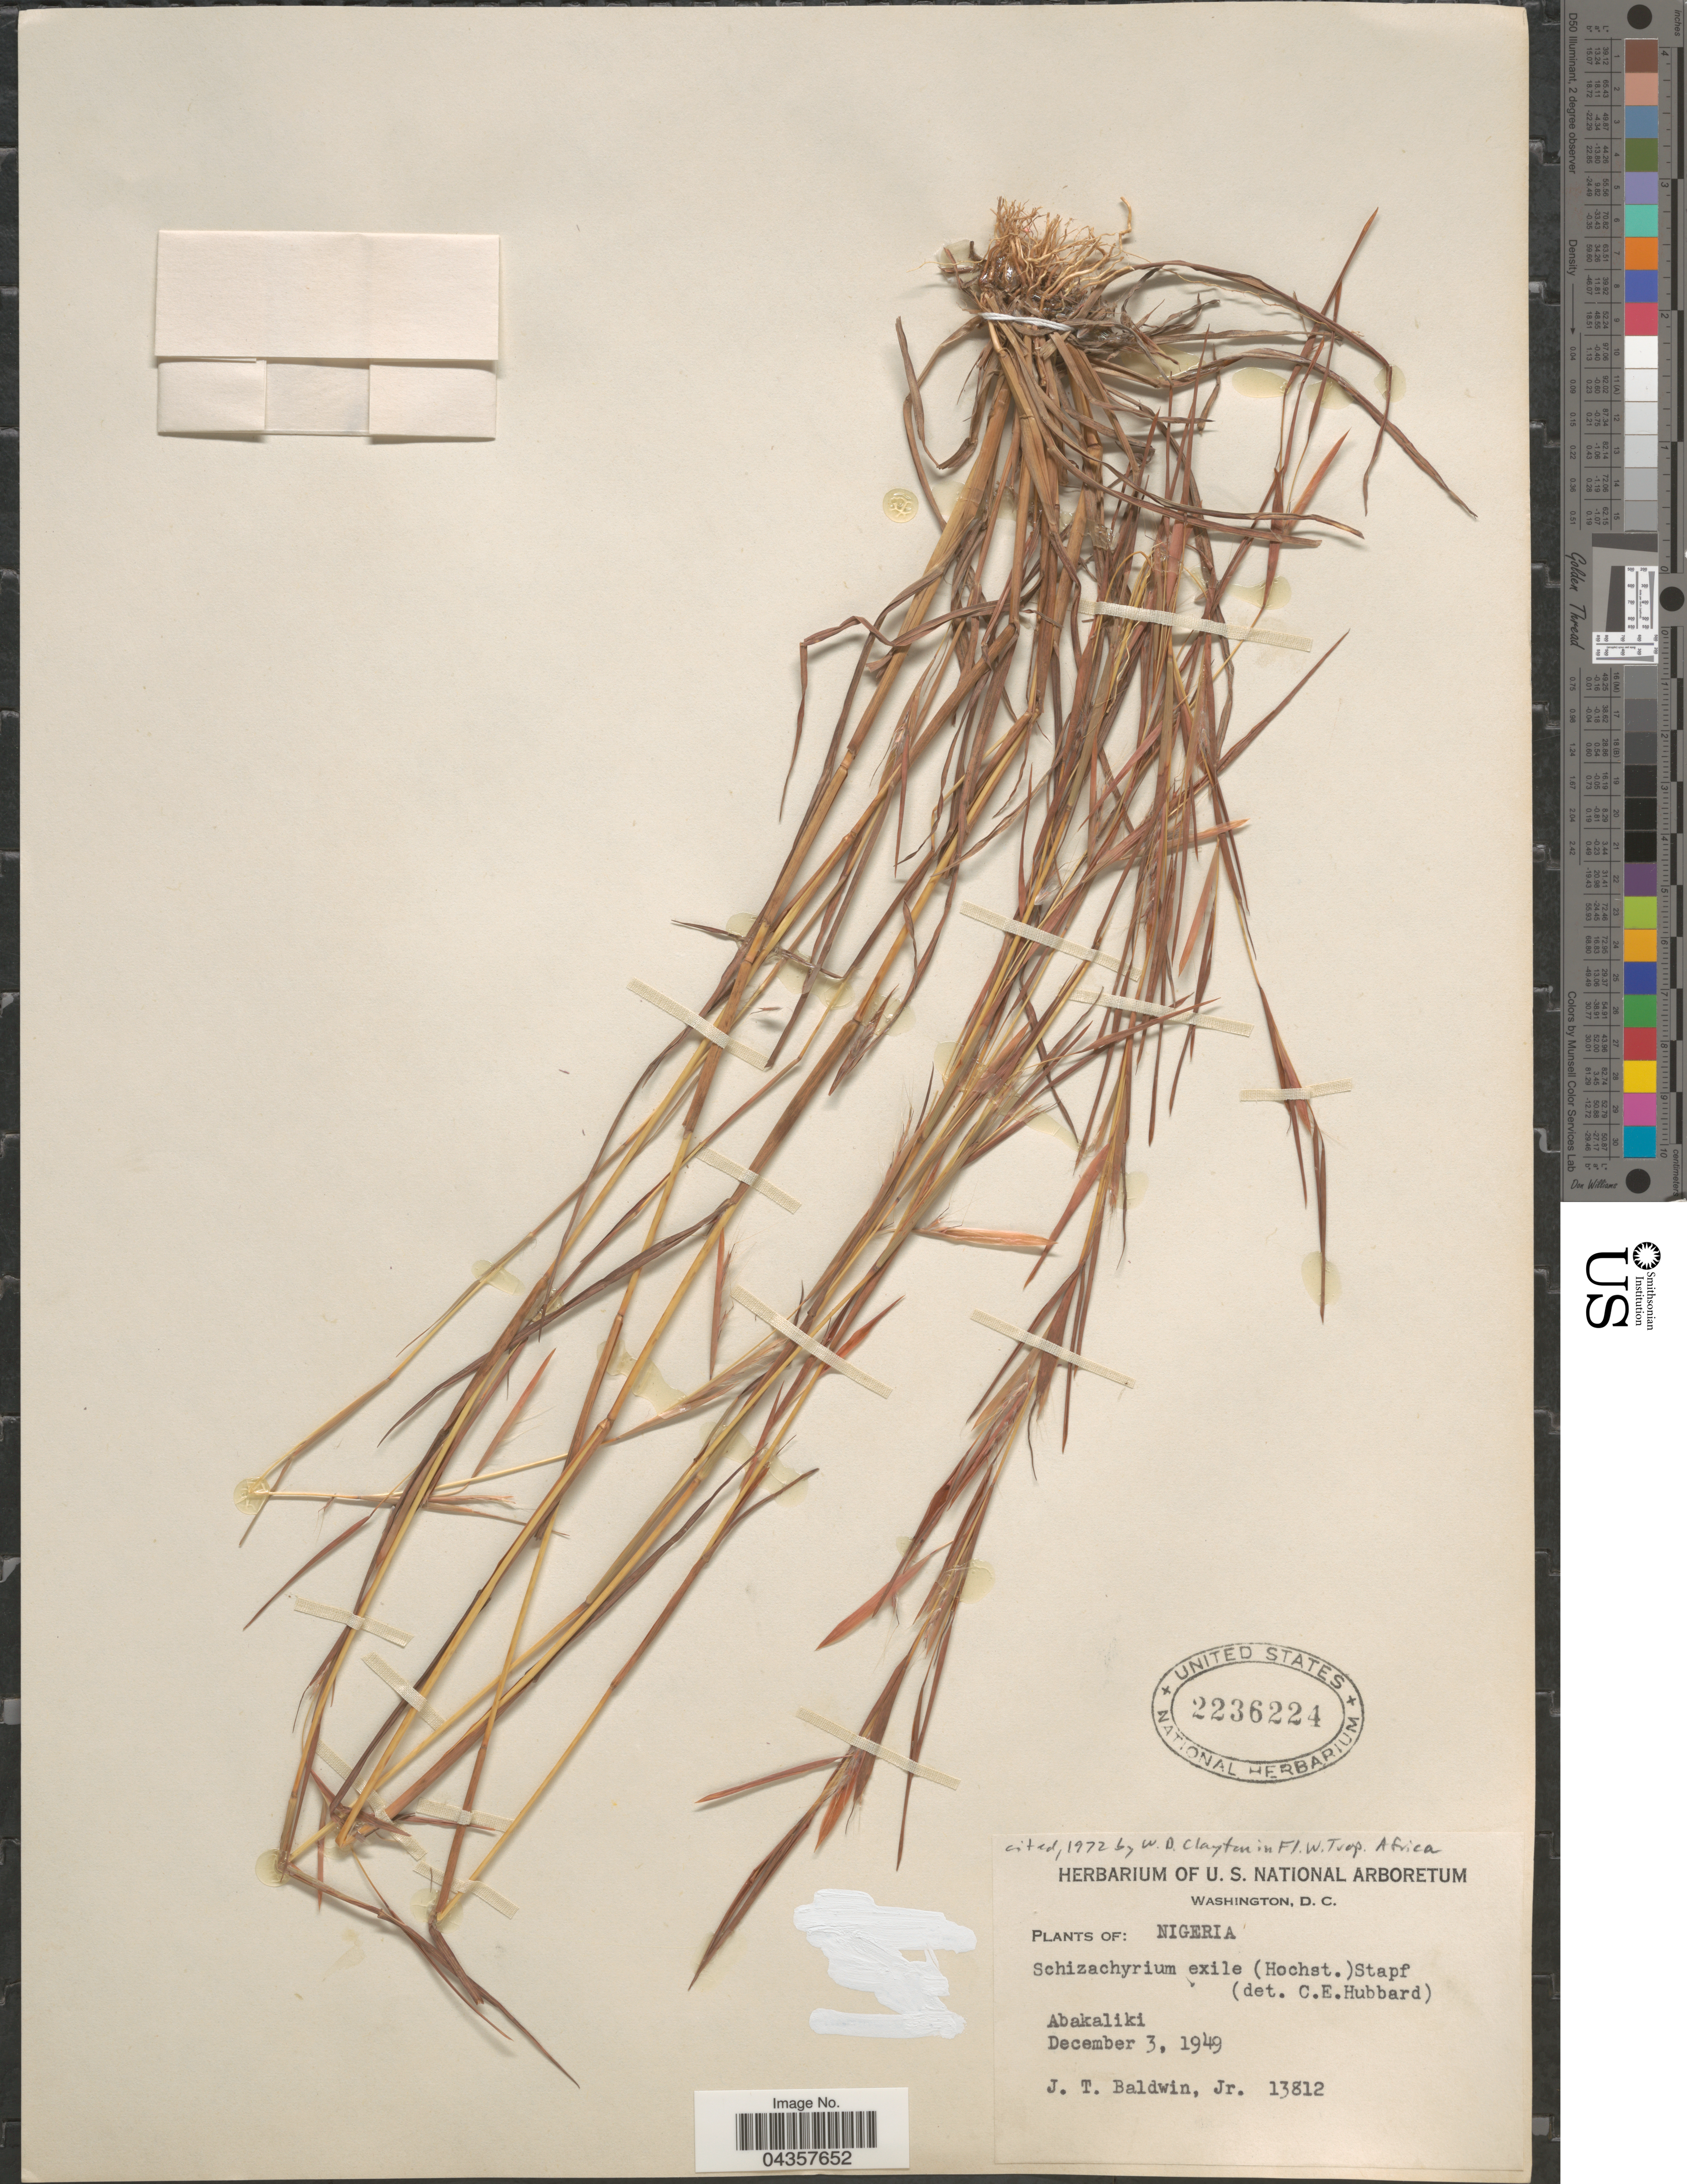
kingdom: Plantae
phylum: Tracheophyta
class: Liliopsida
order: Poales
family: Poaceae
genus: Schizachyrium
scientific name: Schizachyrium exile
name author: (Hochst.) Pilg.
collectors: J. T. Baldwin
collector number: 13812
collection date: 1949-12-03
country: Nigeria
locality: Abakaliki.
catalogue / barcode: US 2236224